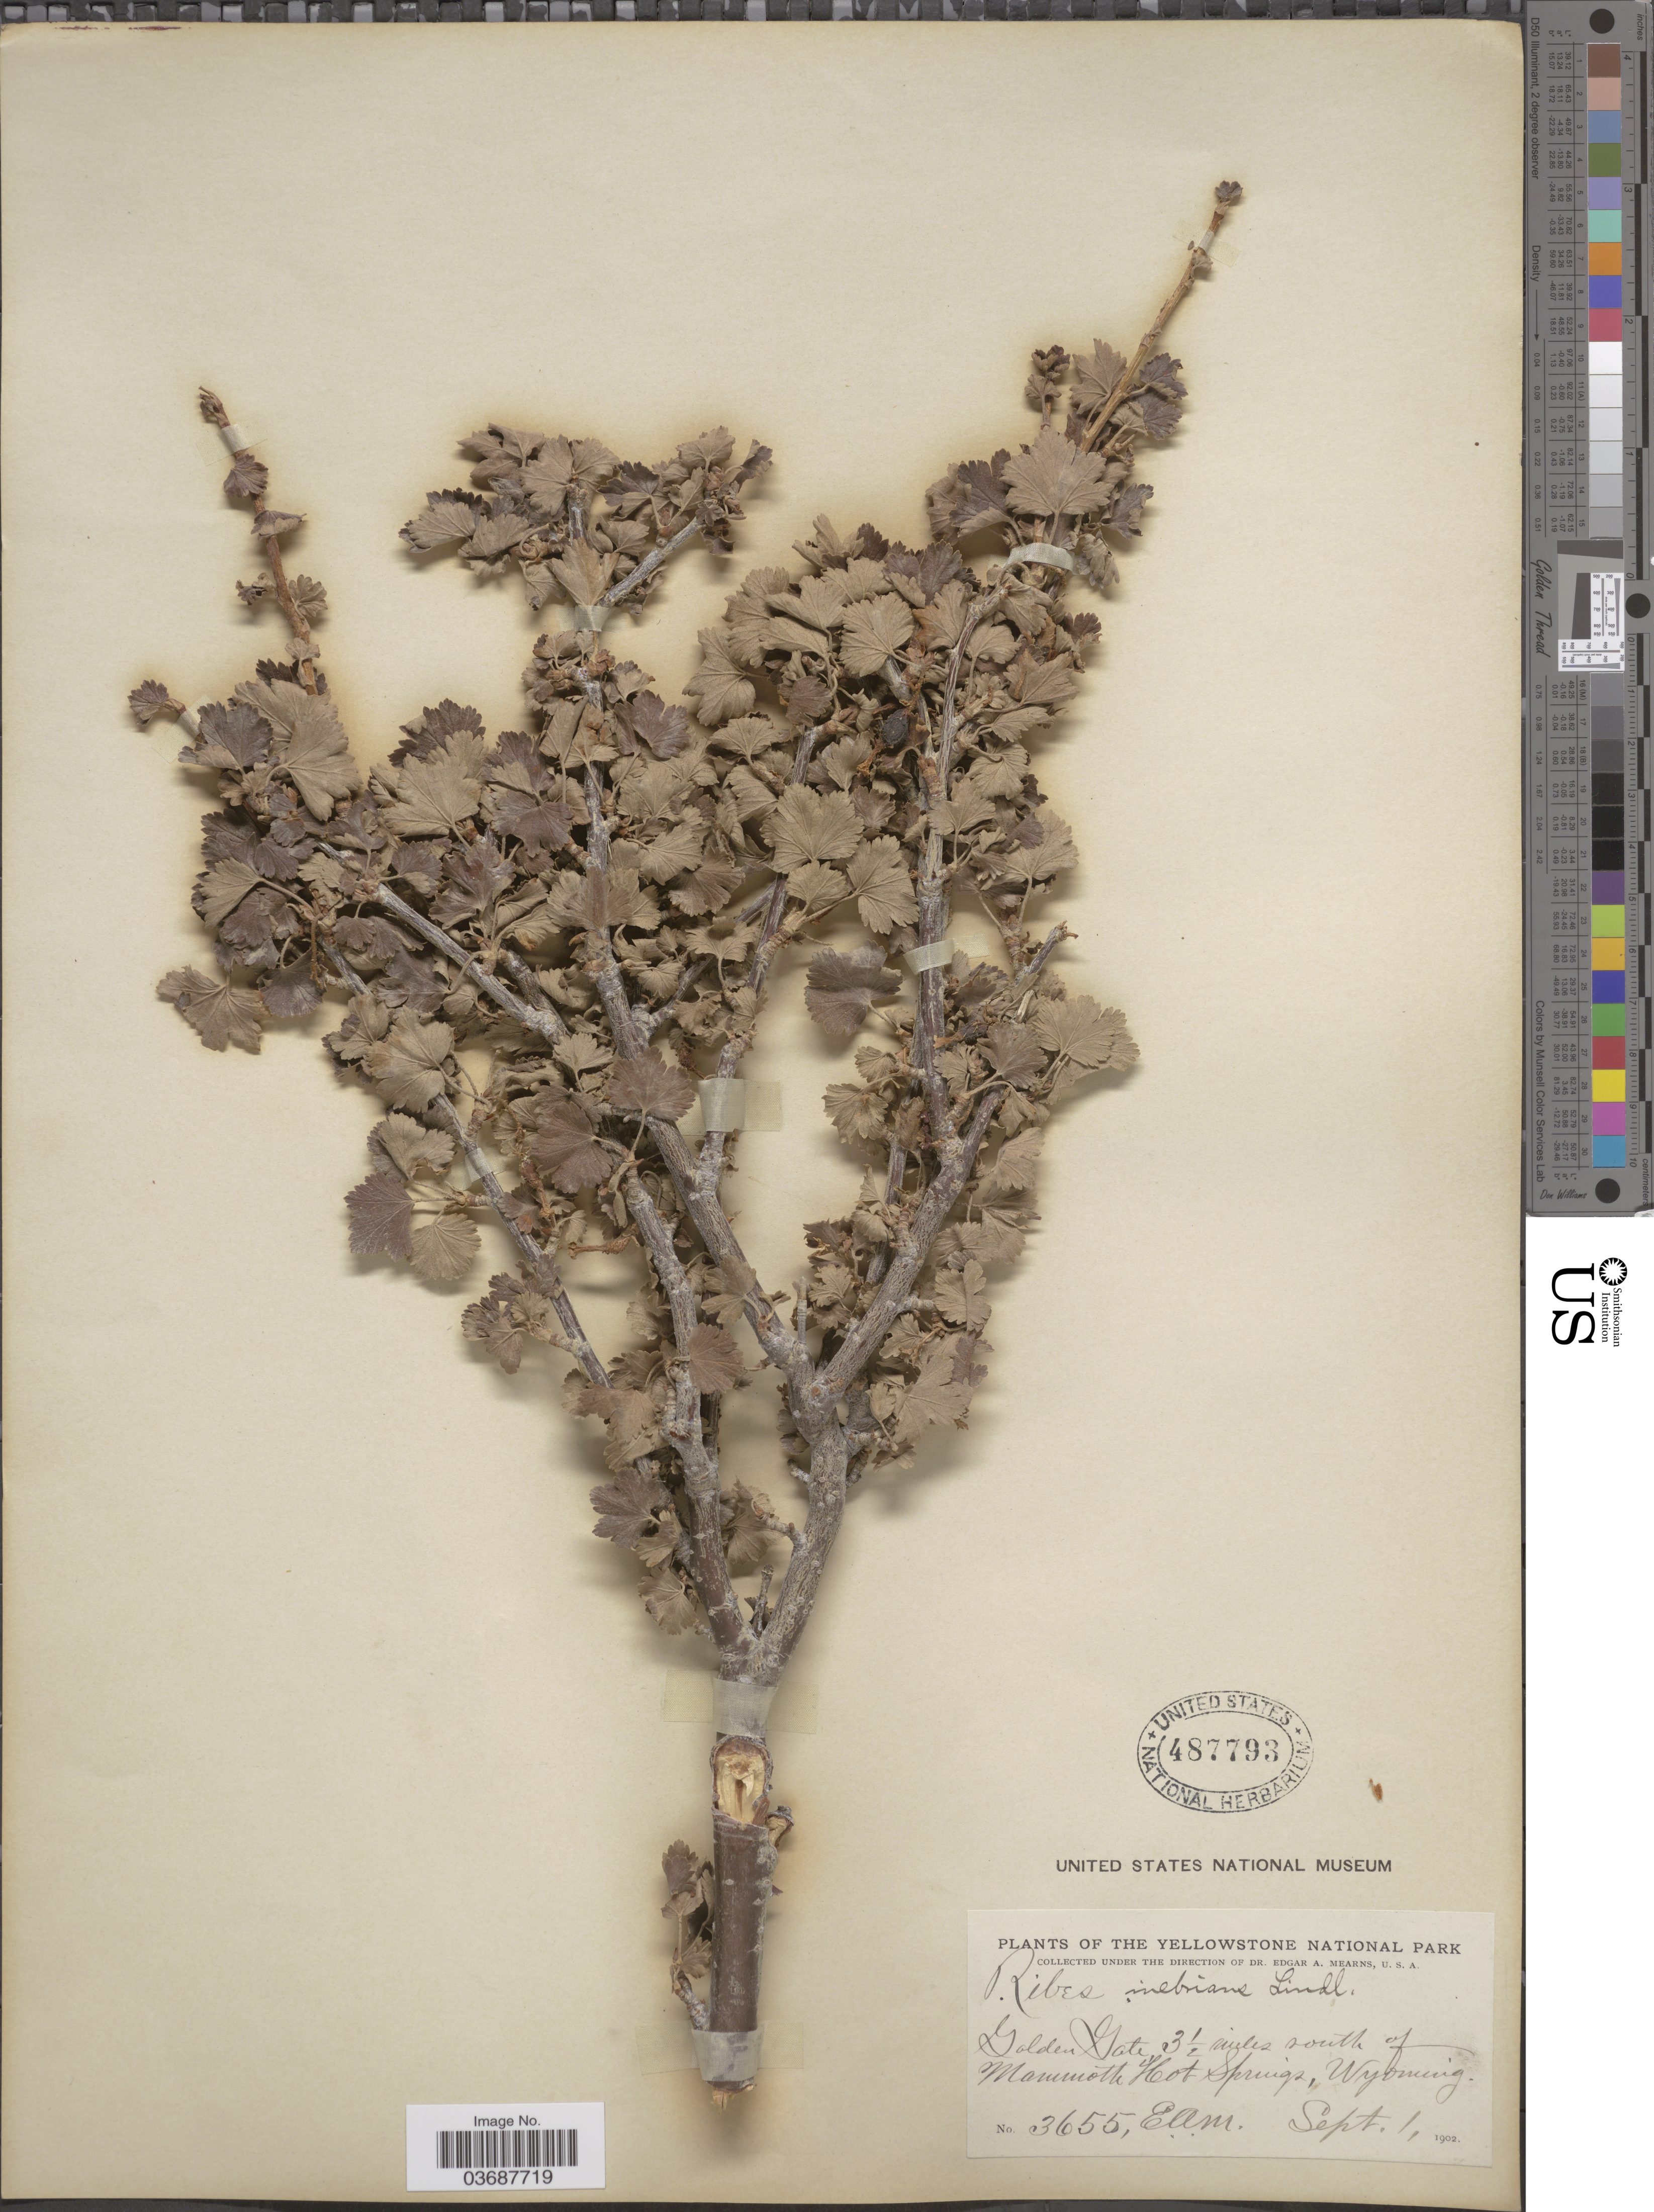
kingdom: Plantae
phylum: Tracheophyta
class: Magnoliopsida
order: Saxifragales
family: Grossulariaceae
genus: Ribes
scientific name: Ribes inebrians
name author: Lindl.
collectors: E. A. Mearns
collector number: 3655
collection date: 1902-09-01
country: United States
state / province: Wyoming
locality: The Yellowstone National Park. Golden Gate, 3½ miles south of Mammoth Hot Springs.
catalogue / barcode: US 487793